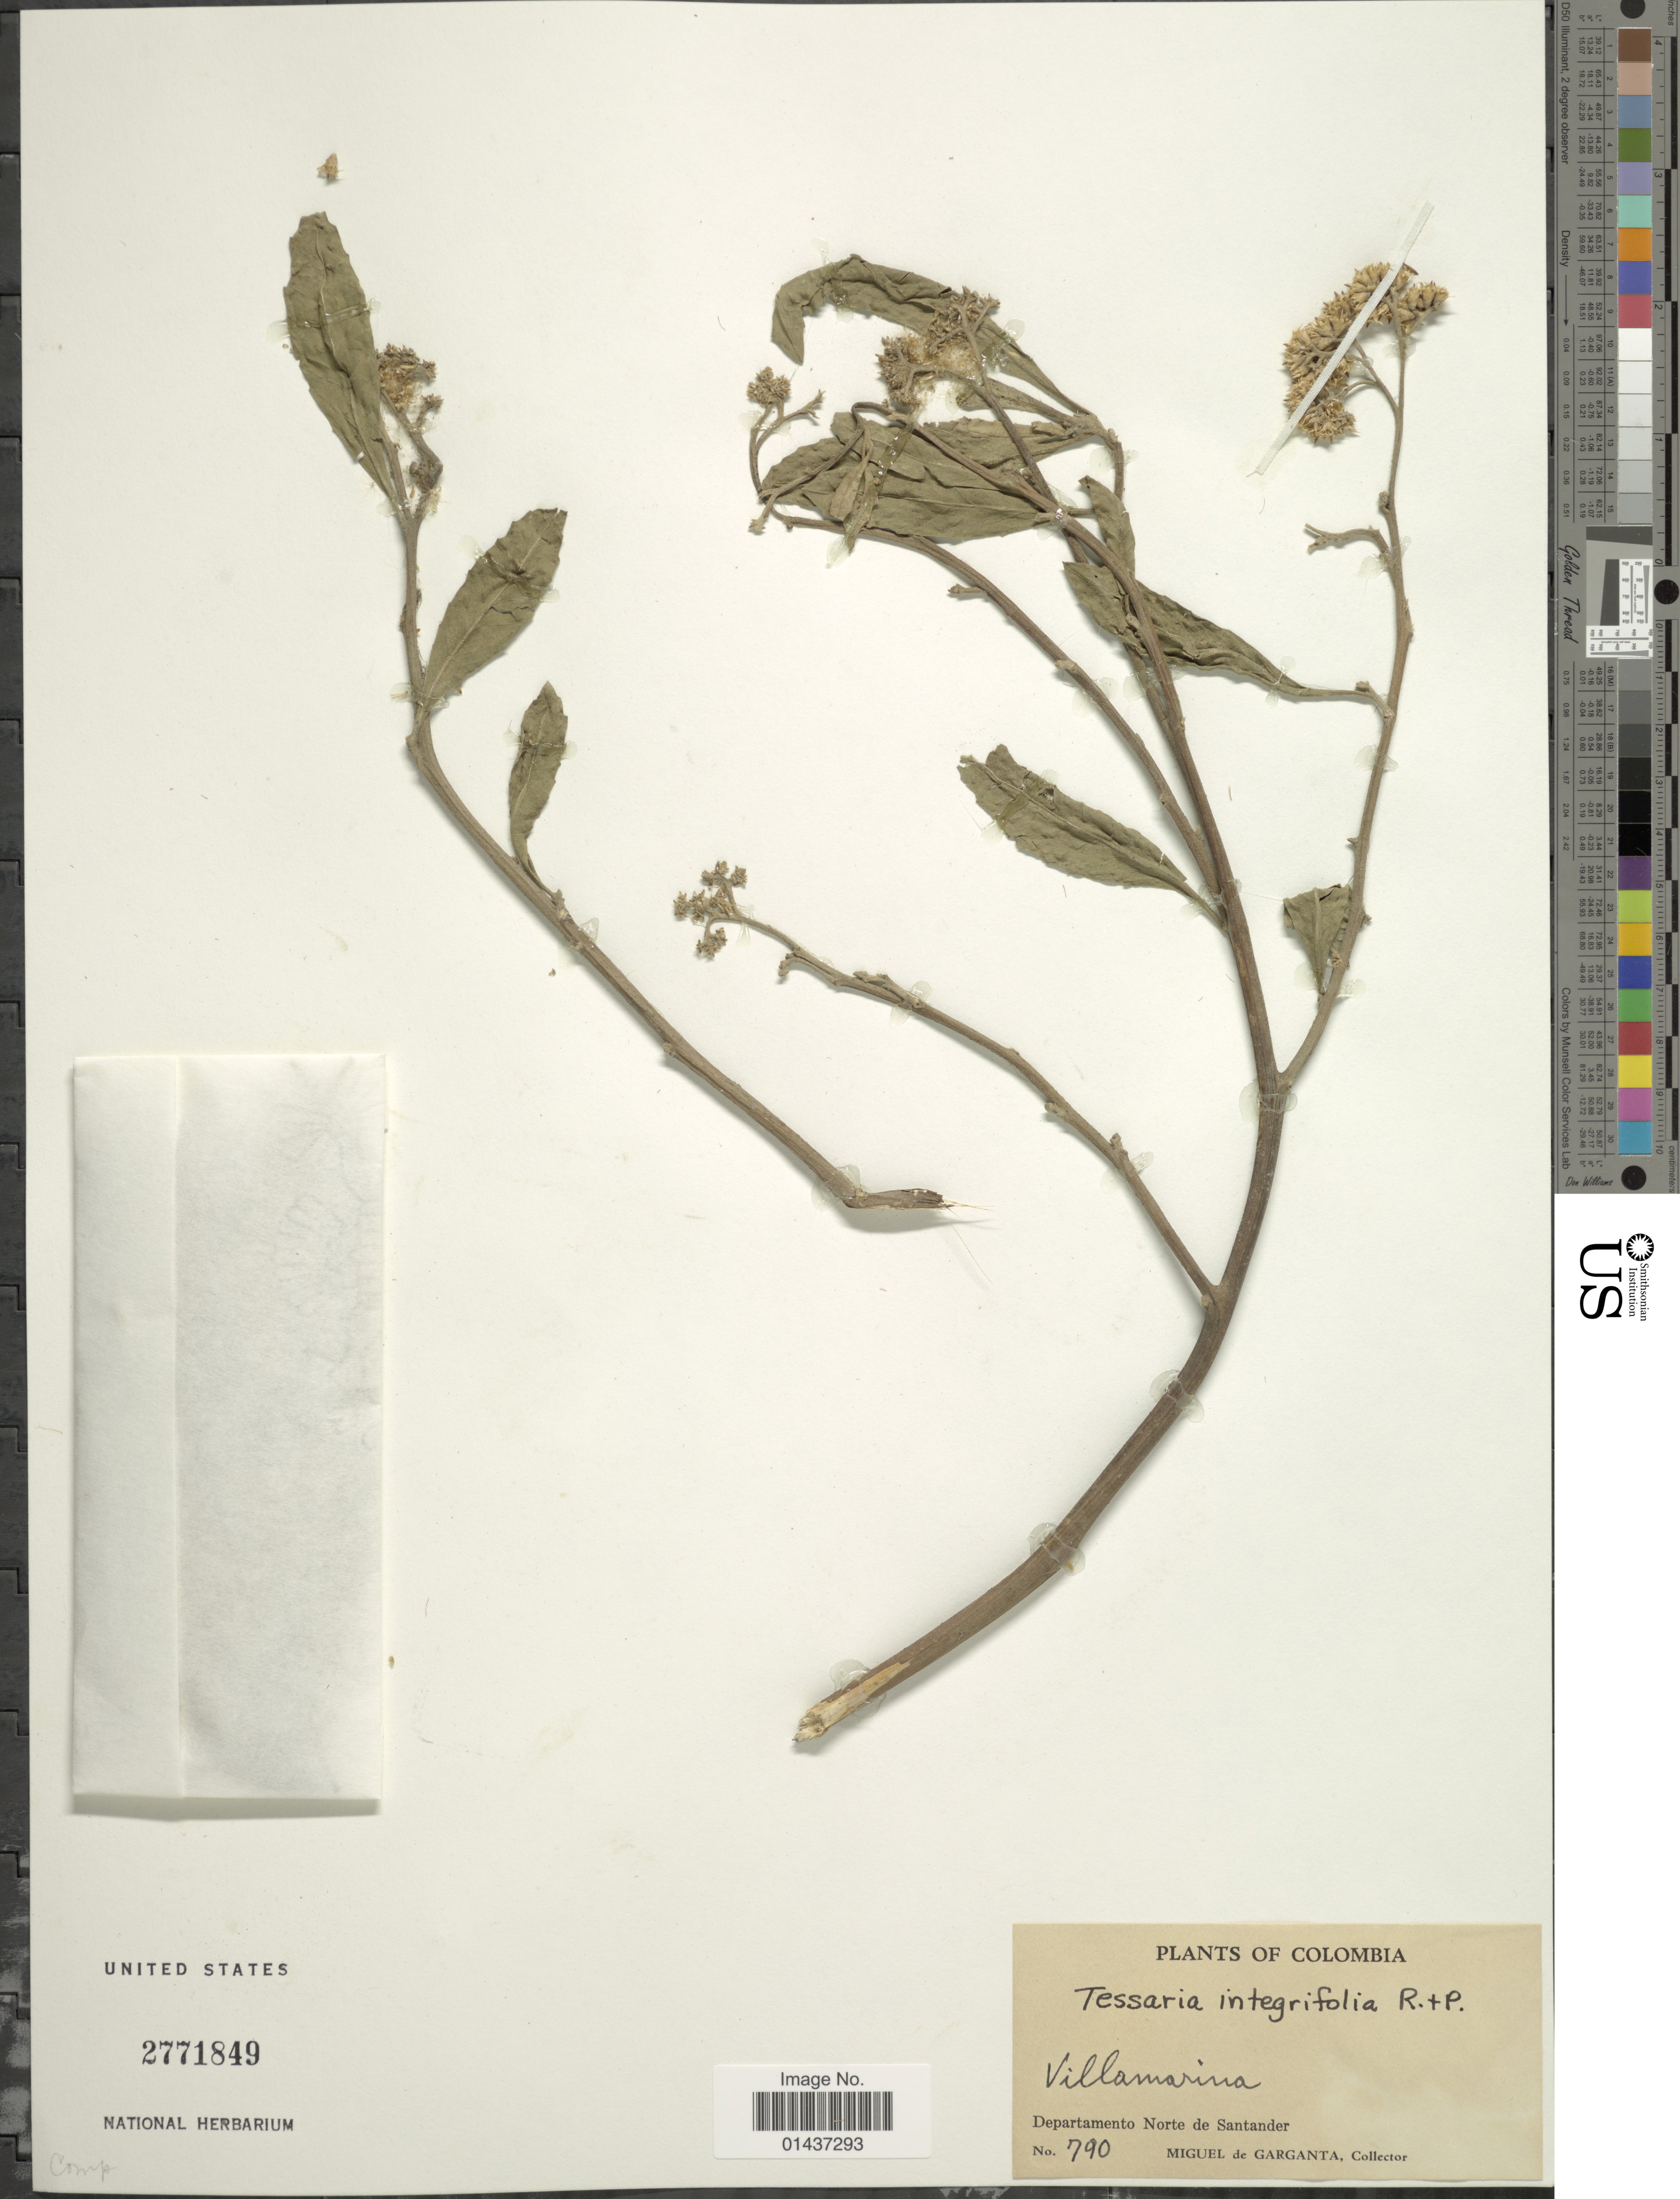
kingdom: Plantae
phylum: Tracheophyta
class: Magnoliopsida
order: Asterales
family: Asteraceae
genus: Tessaria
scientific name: Tessaria integrifolia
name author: Ruiz & Pav.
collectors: M. Garganta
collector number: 790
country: Colombia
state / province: Norte de Santander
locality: Villamarina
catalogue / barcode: US 2771849